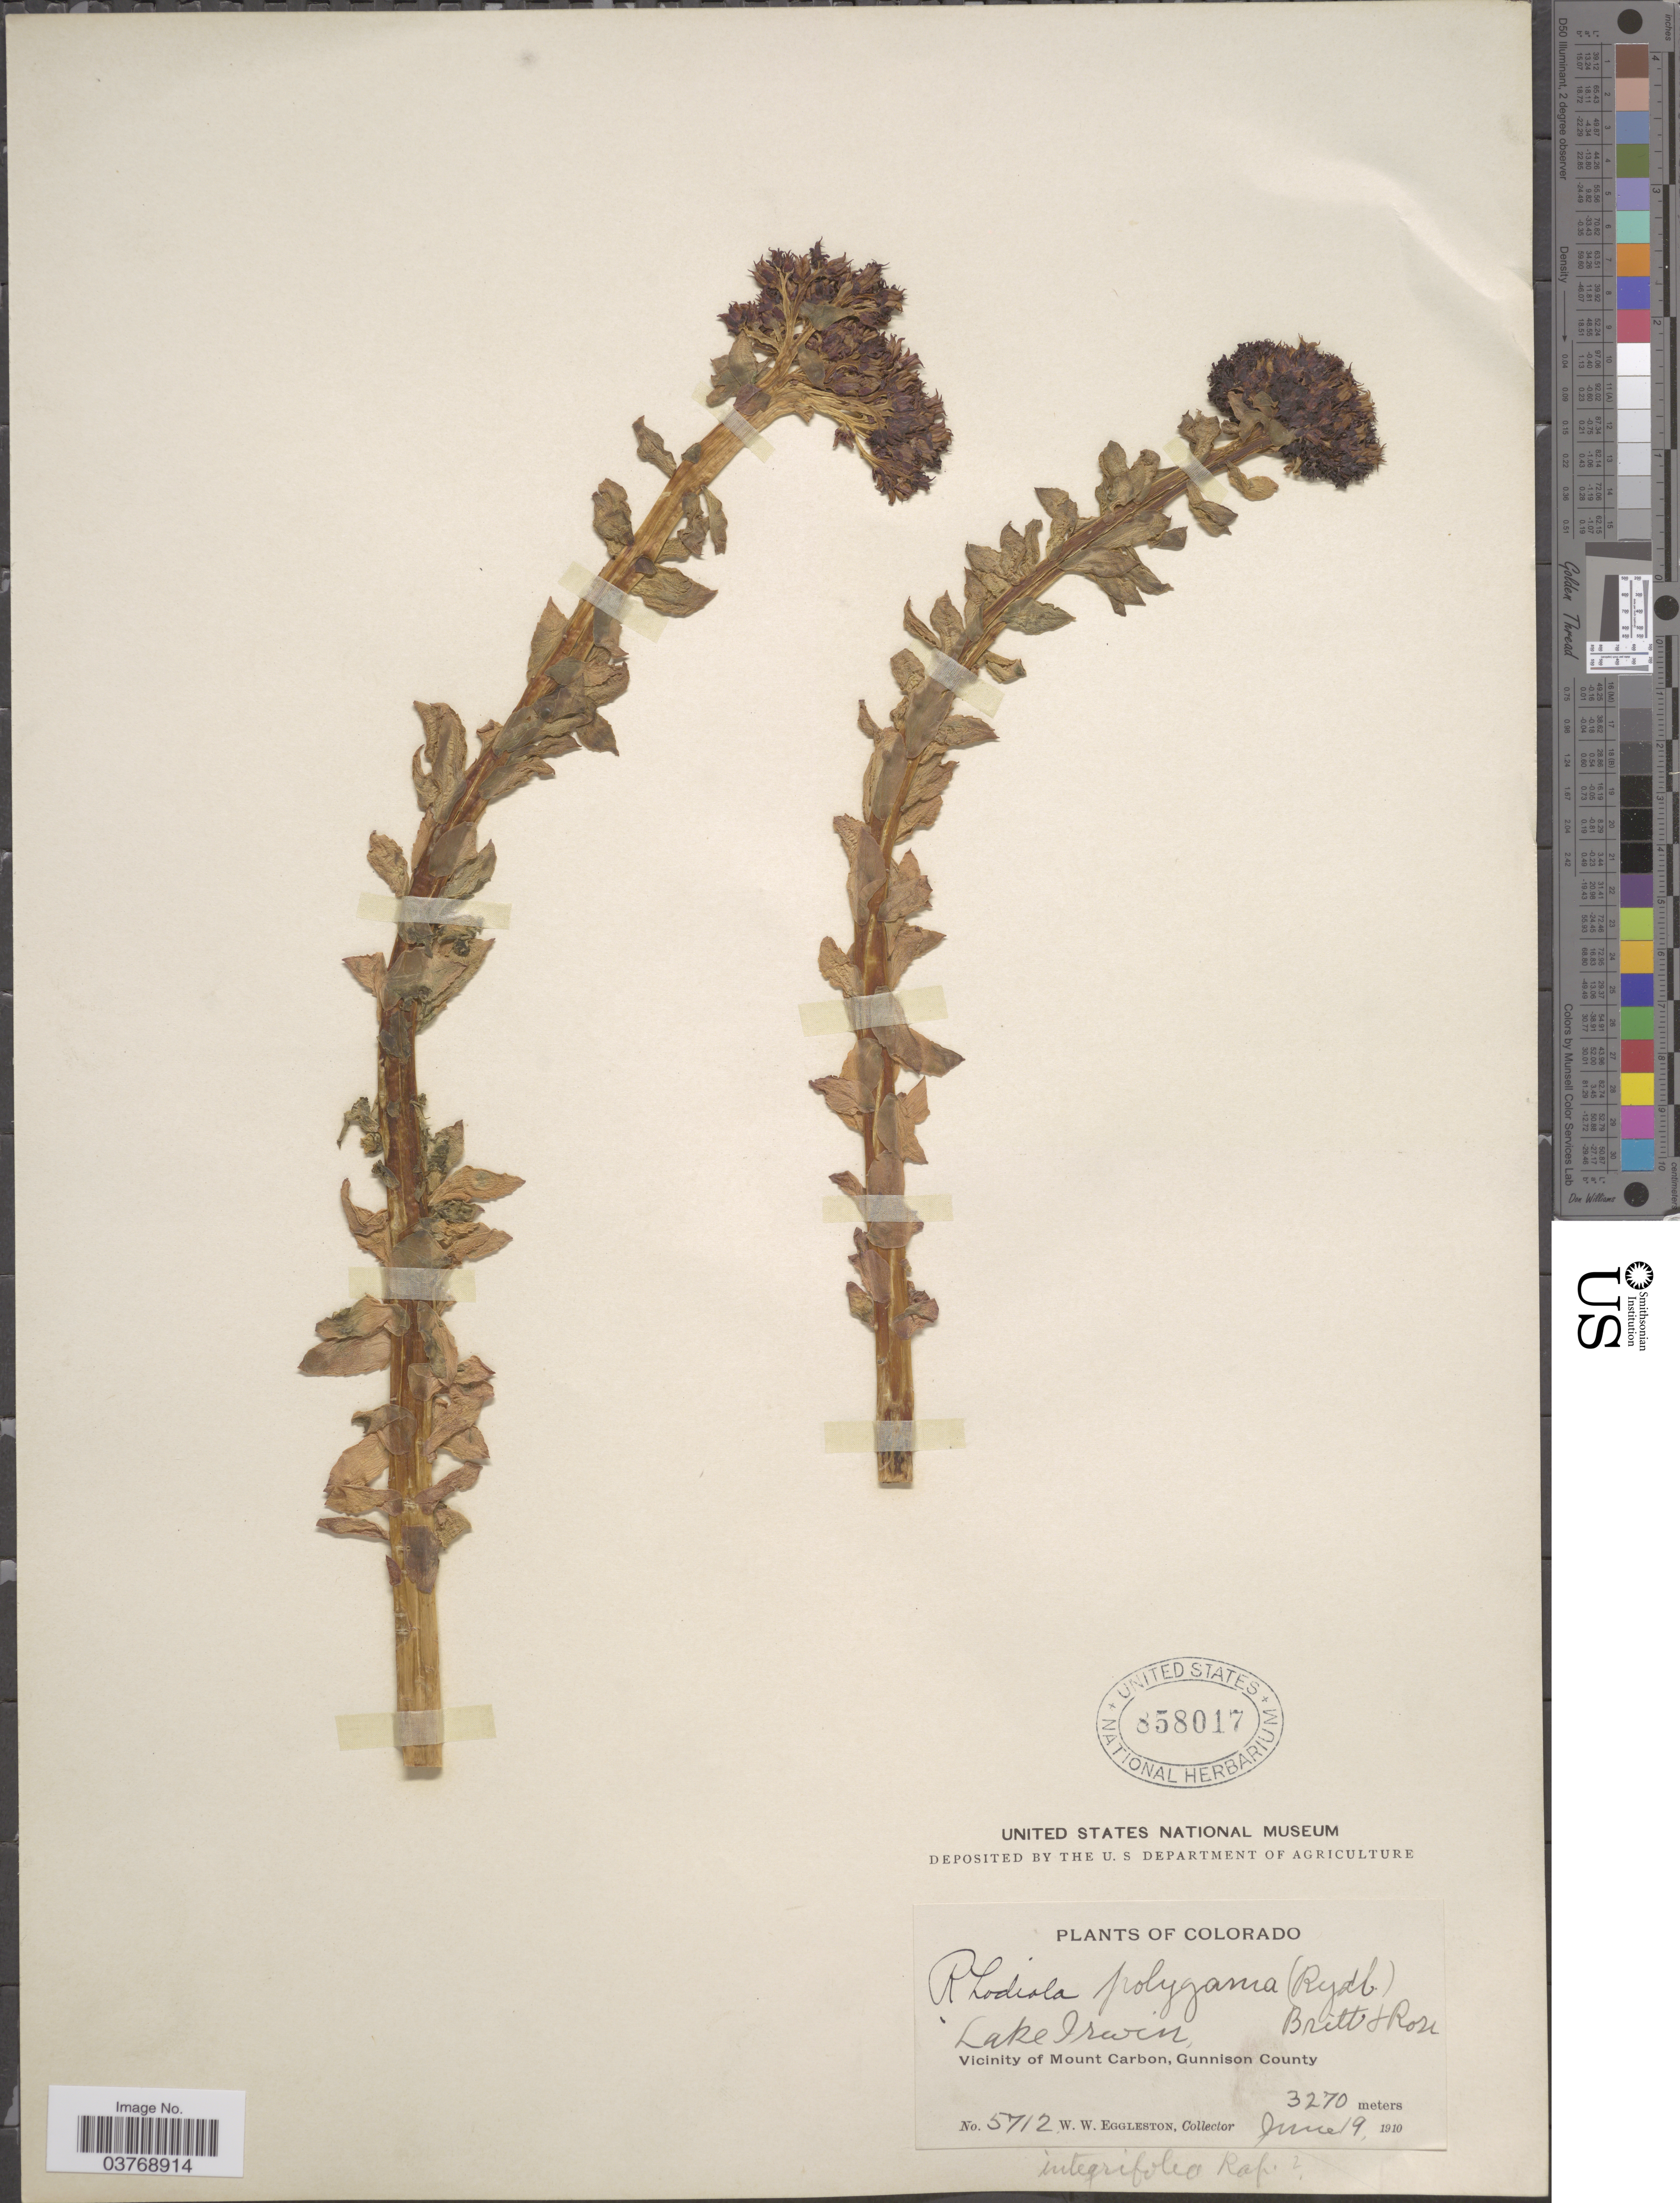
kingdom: Plantae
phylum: Tracheophyta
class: Magnoliopsida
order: Saxifragales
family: Crassulaceae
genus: Rhodiola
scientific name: Rhodiola integrifolia subsp. integrifolia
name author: Raf.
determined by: Strong, Mark T., (BOT), Smithsonian Institution - National Museum of Natural History (UNITED STATES)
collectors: W. W. Eggleston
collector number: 5712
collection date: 1910-06-19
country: United States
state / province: Colorado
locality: Lake Irwin. Vicinity of Mount Carbon, Gunnison County.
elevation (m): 3270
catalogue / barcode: US 858017